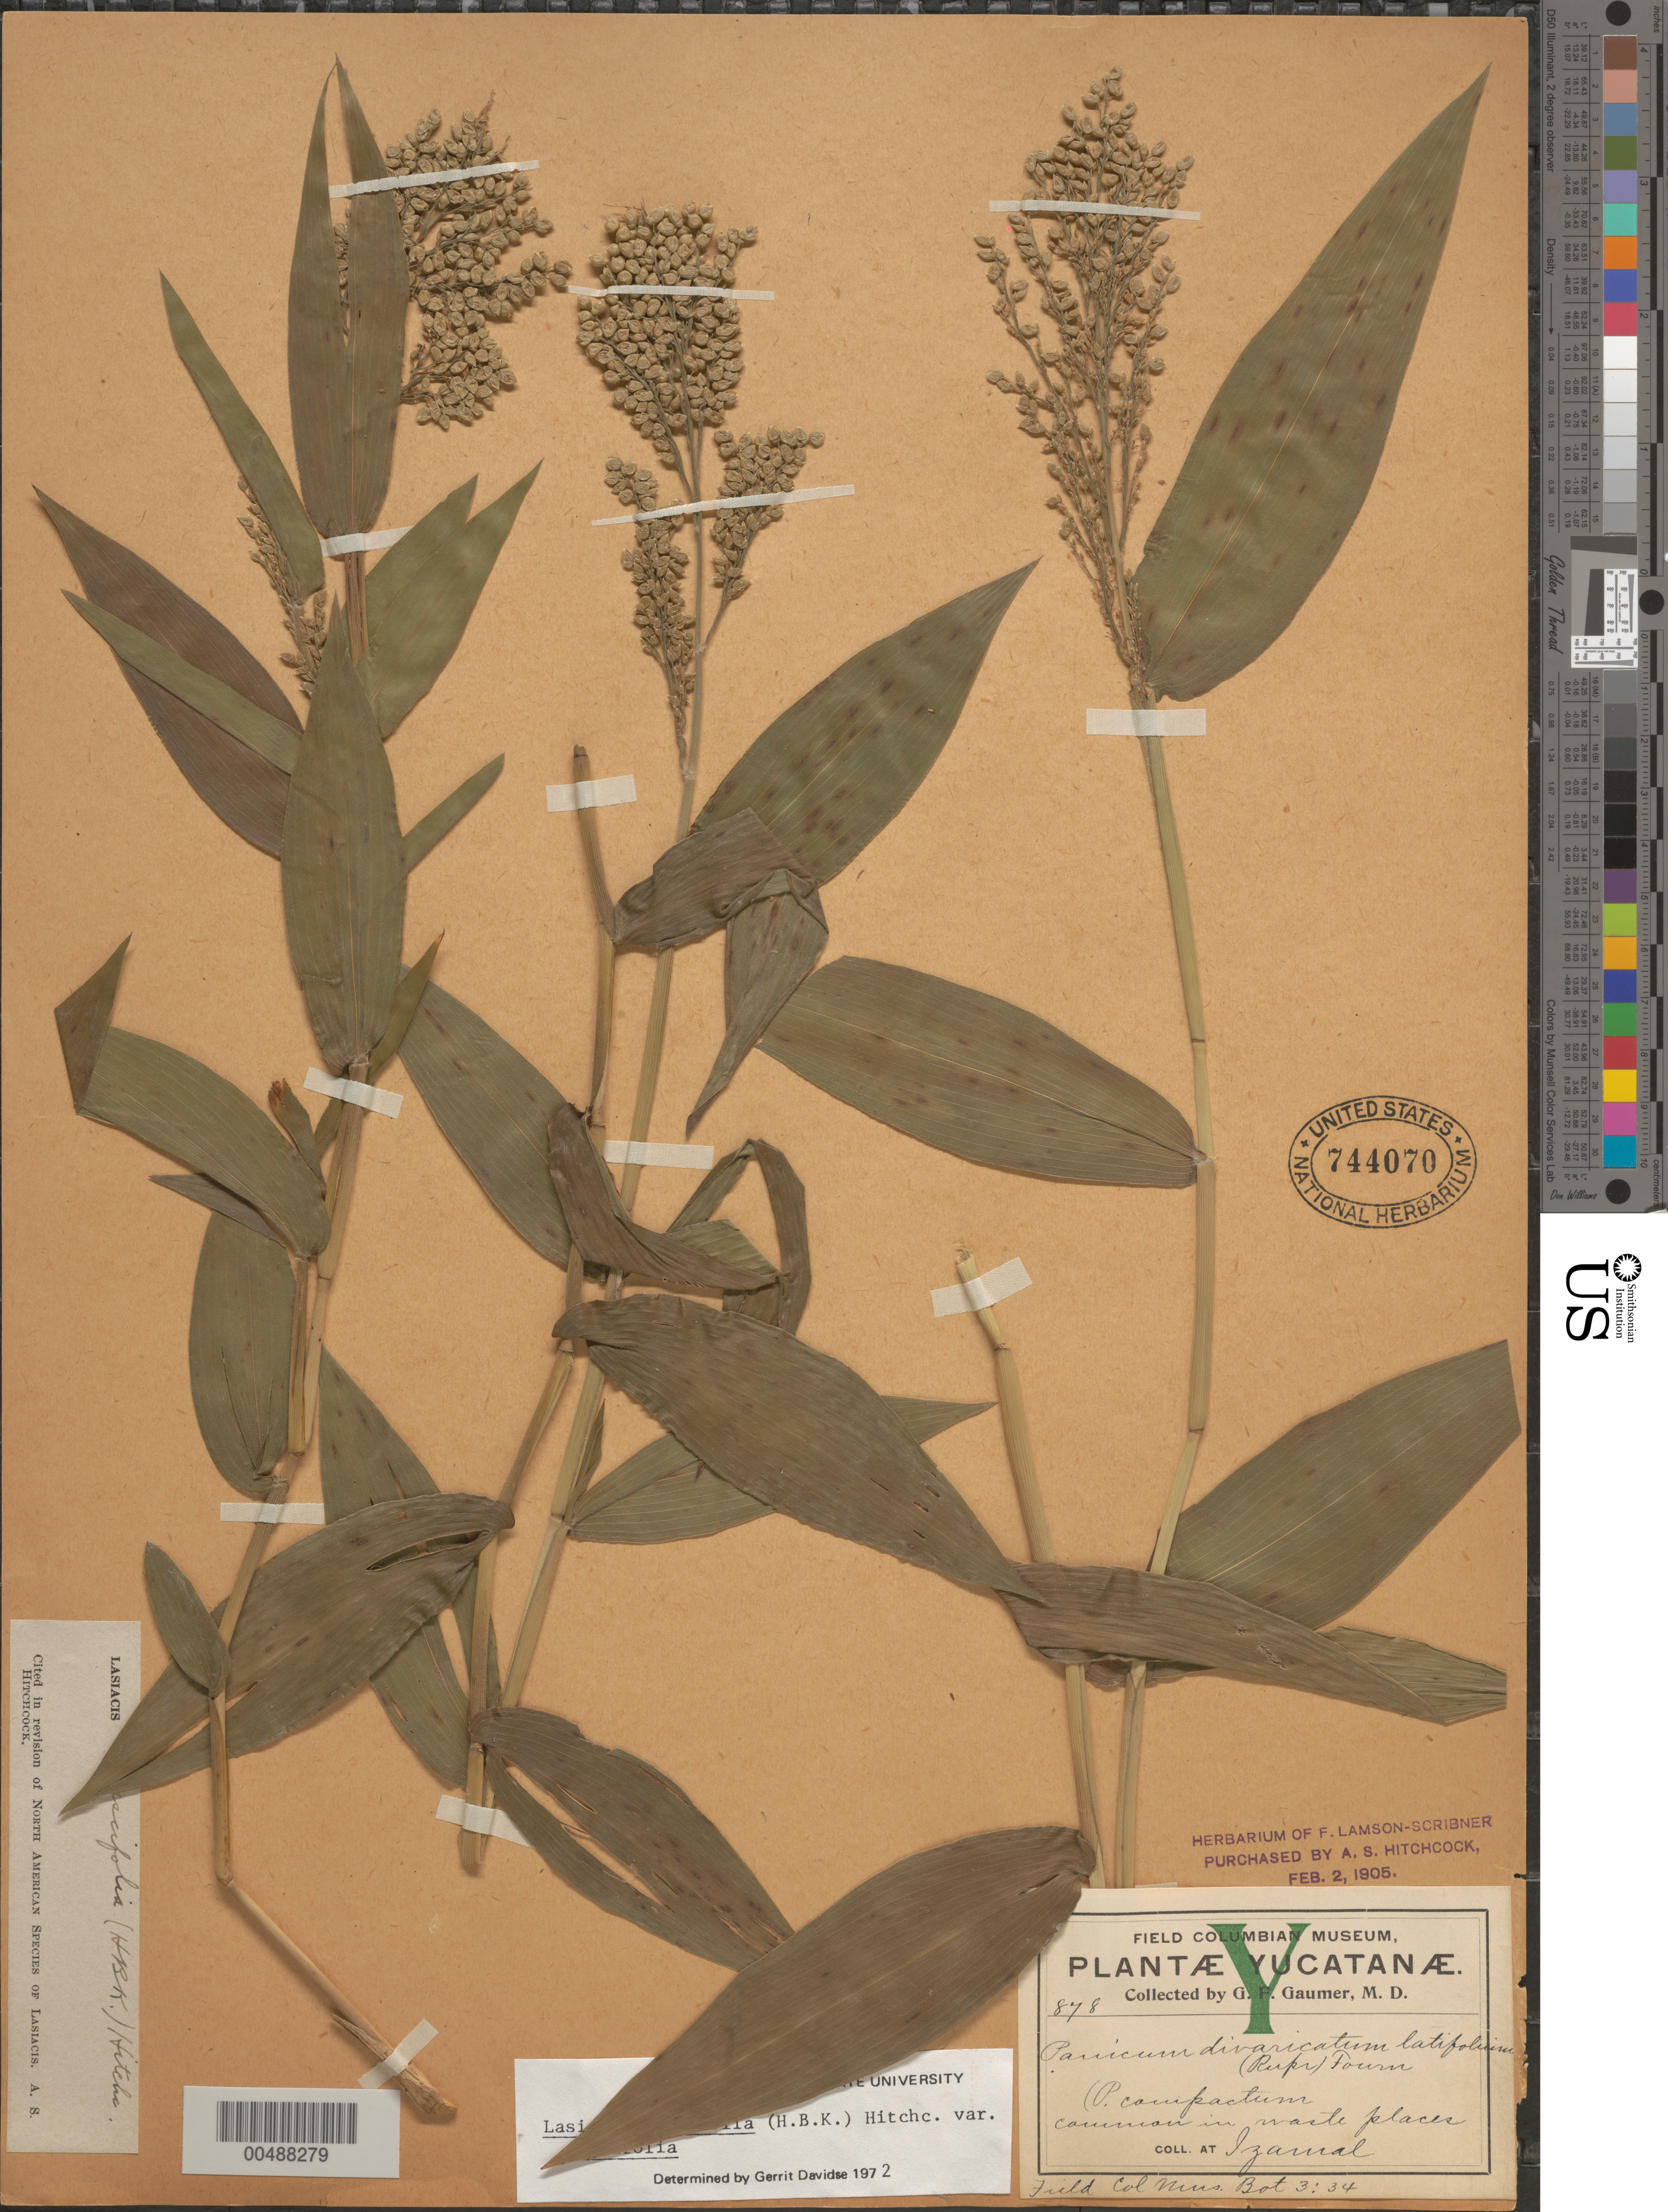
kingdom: Plantae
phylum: Tracheophyta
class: Liliopsida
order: Poales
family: Poaceae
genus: Lasiacis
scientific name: Lasiacis ruscifolia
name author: (Kunth) Hitchc.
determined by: Davidse, Gerrit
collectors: G. F. Gaumer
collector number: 878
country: Mexico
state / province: Yucatan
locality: Izamal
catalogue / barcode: US 744070